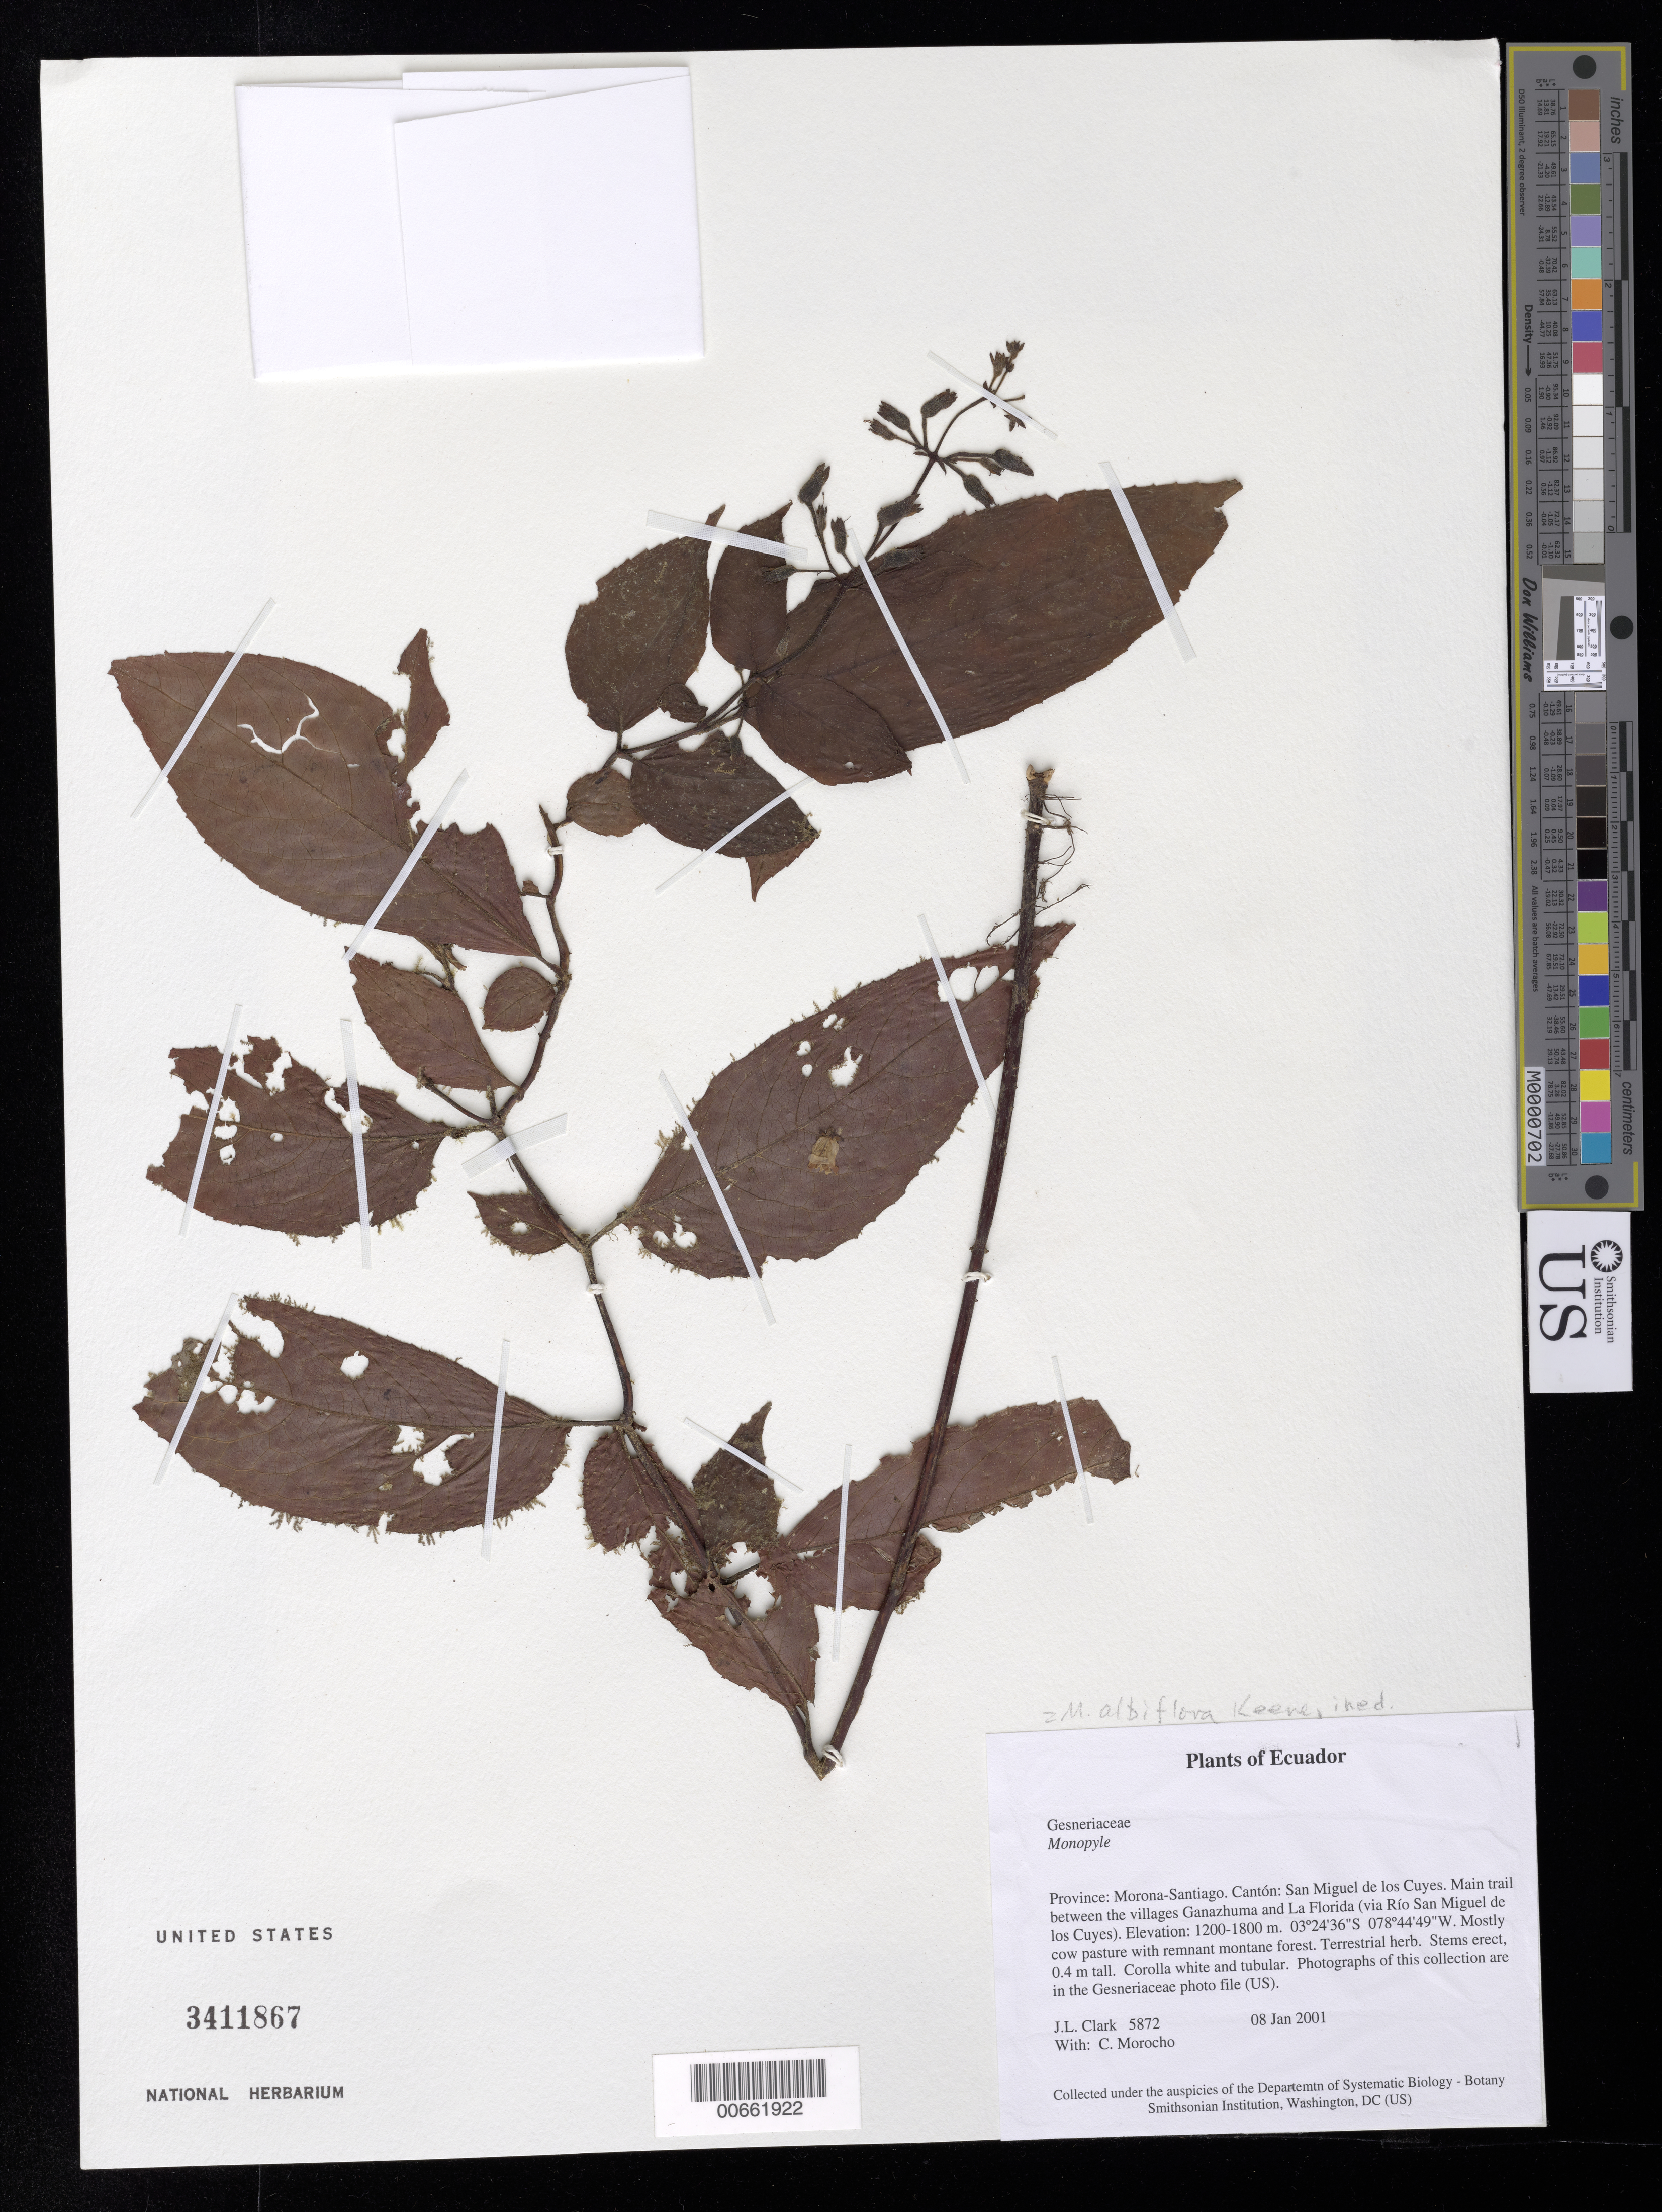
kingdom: Plantae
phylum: Tracheophyta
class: Magnoliopsida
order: Lamiales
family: Gesneriaceae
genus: Monopyle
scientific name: Monopyle sp.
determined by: Skog, Laurence E.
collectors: J. L. Clark & C. Morocho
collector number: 5872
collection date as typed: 08 Jan 2001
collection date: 2001-01-08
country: Ecuador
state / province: Morona-Santiago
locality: Cantón: San Miguel de los Cuyes. Main trail between the villages Ganazhuma and La Florida (via Río San Miguel de los Cuyes).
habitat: Mostly cow pasture with remnant montane forest.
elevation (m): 1200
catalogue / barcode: US 3411867